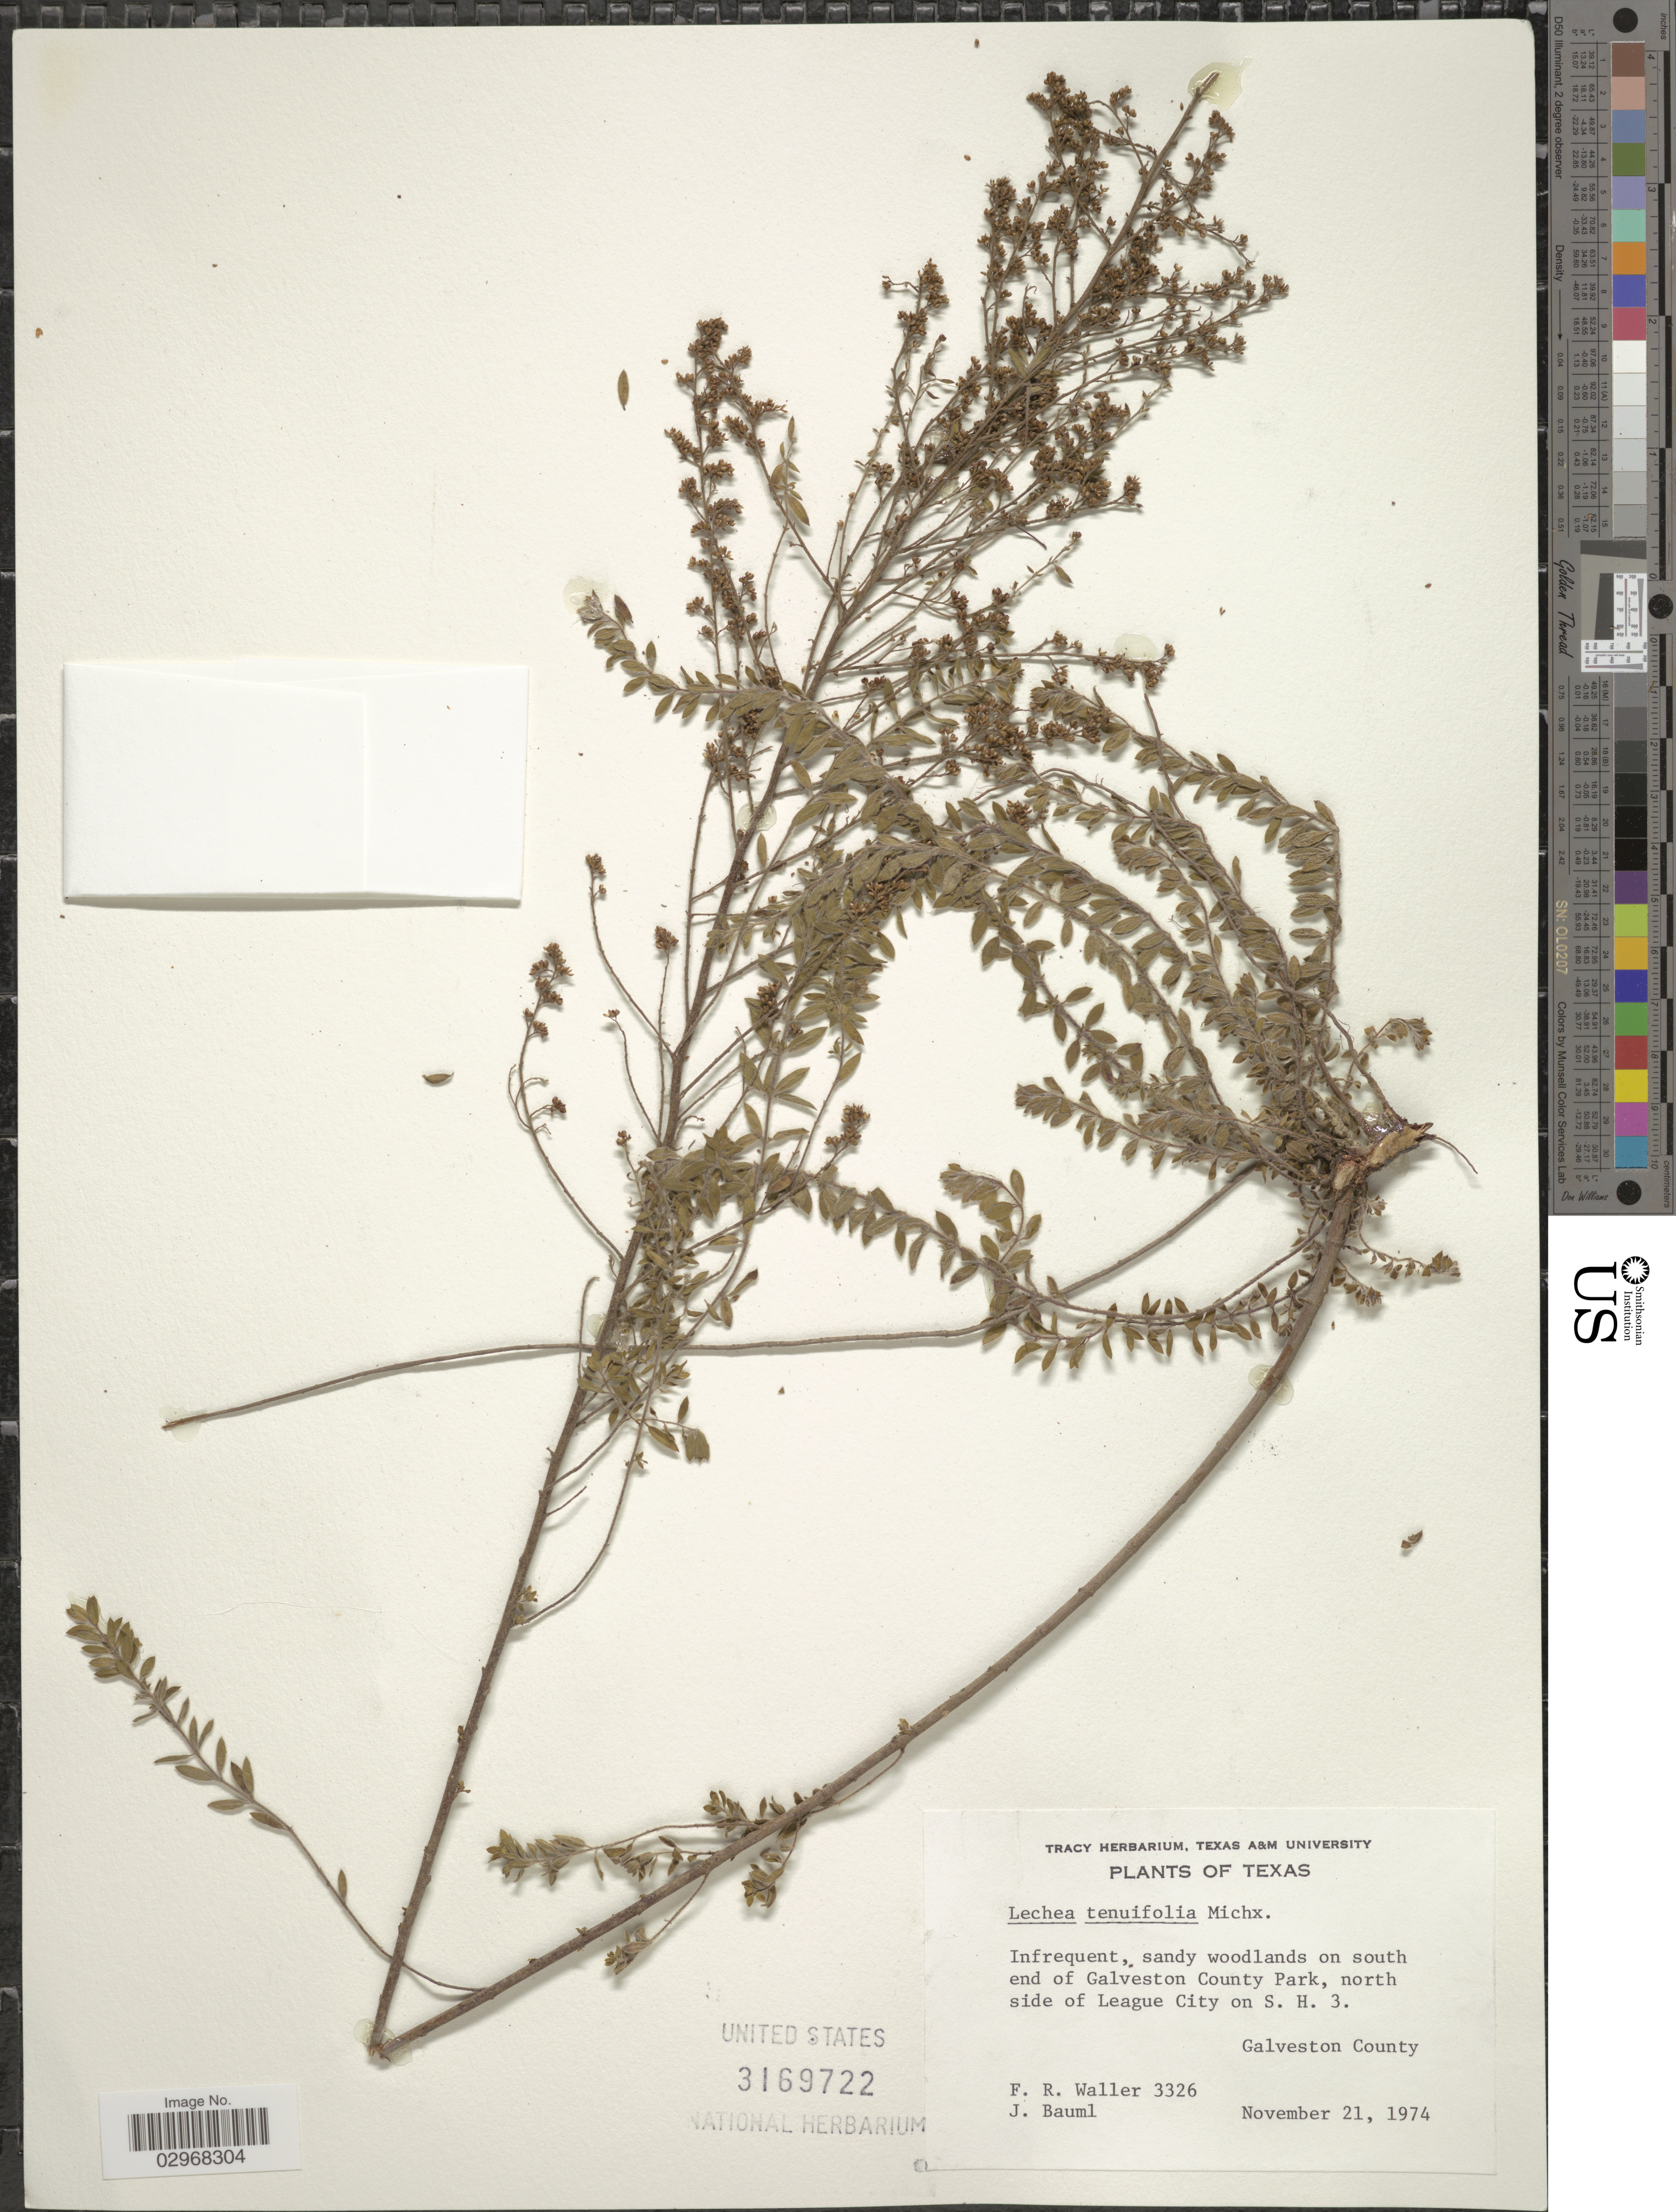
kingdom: Plantae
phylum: Tracheophyta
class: Magnoliopsida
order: Malvales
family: Cistaceae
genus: Lechea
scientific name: Lechea tenuifolia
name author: Michx.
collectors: F. R. Waller & J. Bauml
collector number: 3326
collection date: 1974-11-21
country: United States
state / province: Texas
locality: Infrequent, sandy woodlands on south end of Galveston County Park, north side of League City on S. H. 3. Galveston County.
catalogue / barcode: US 3169722